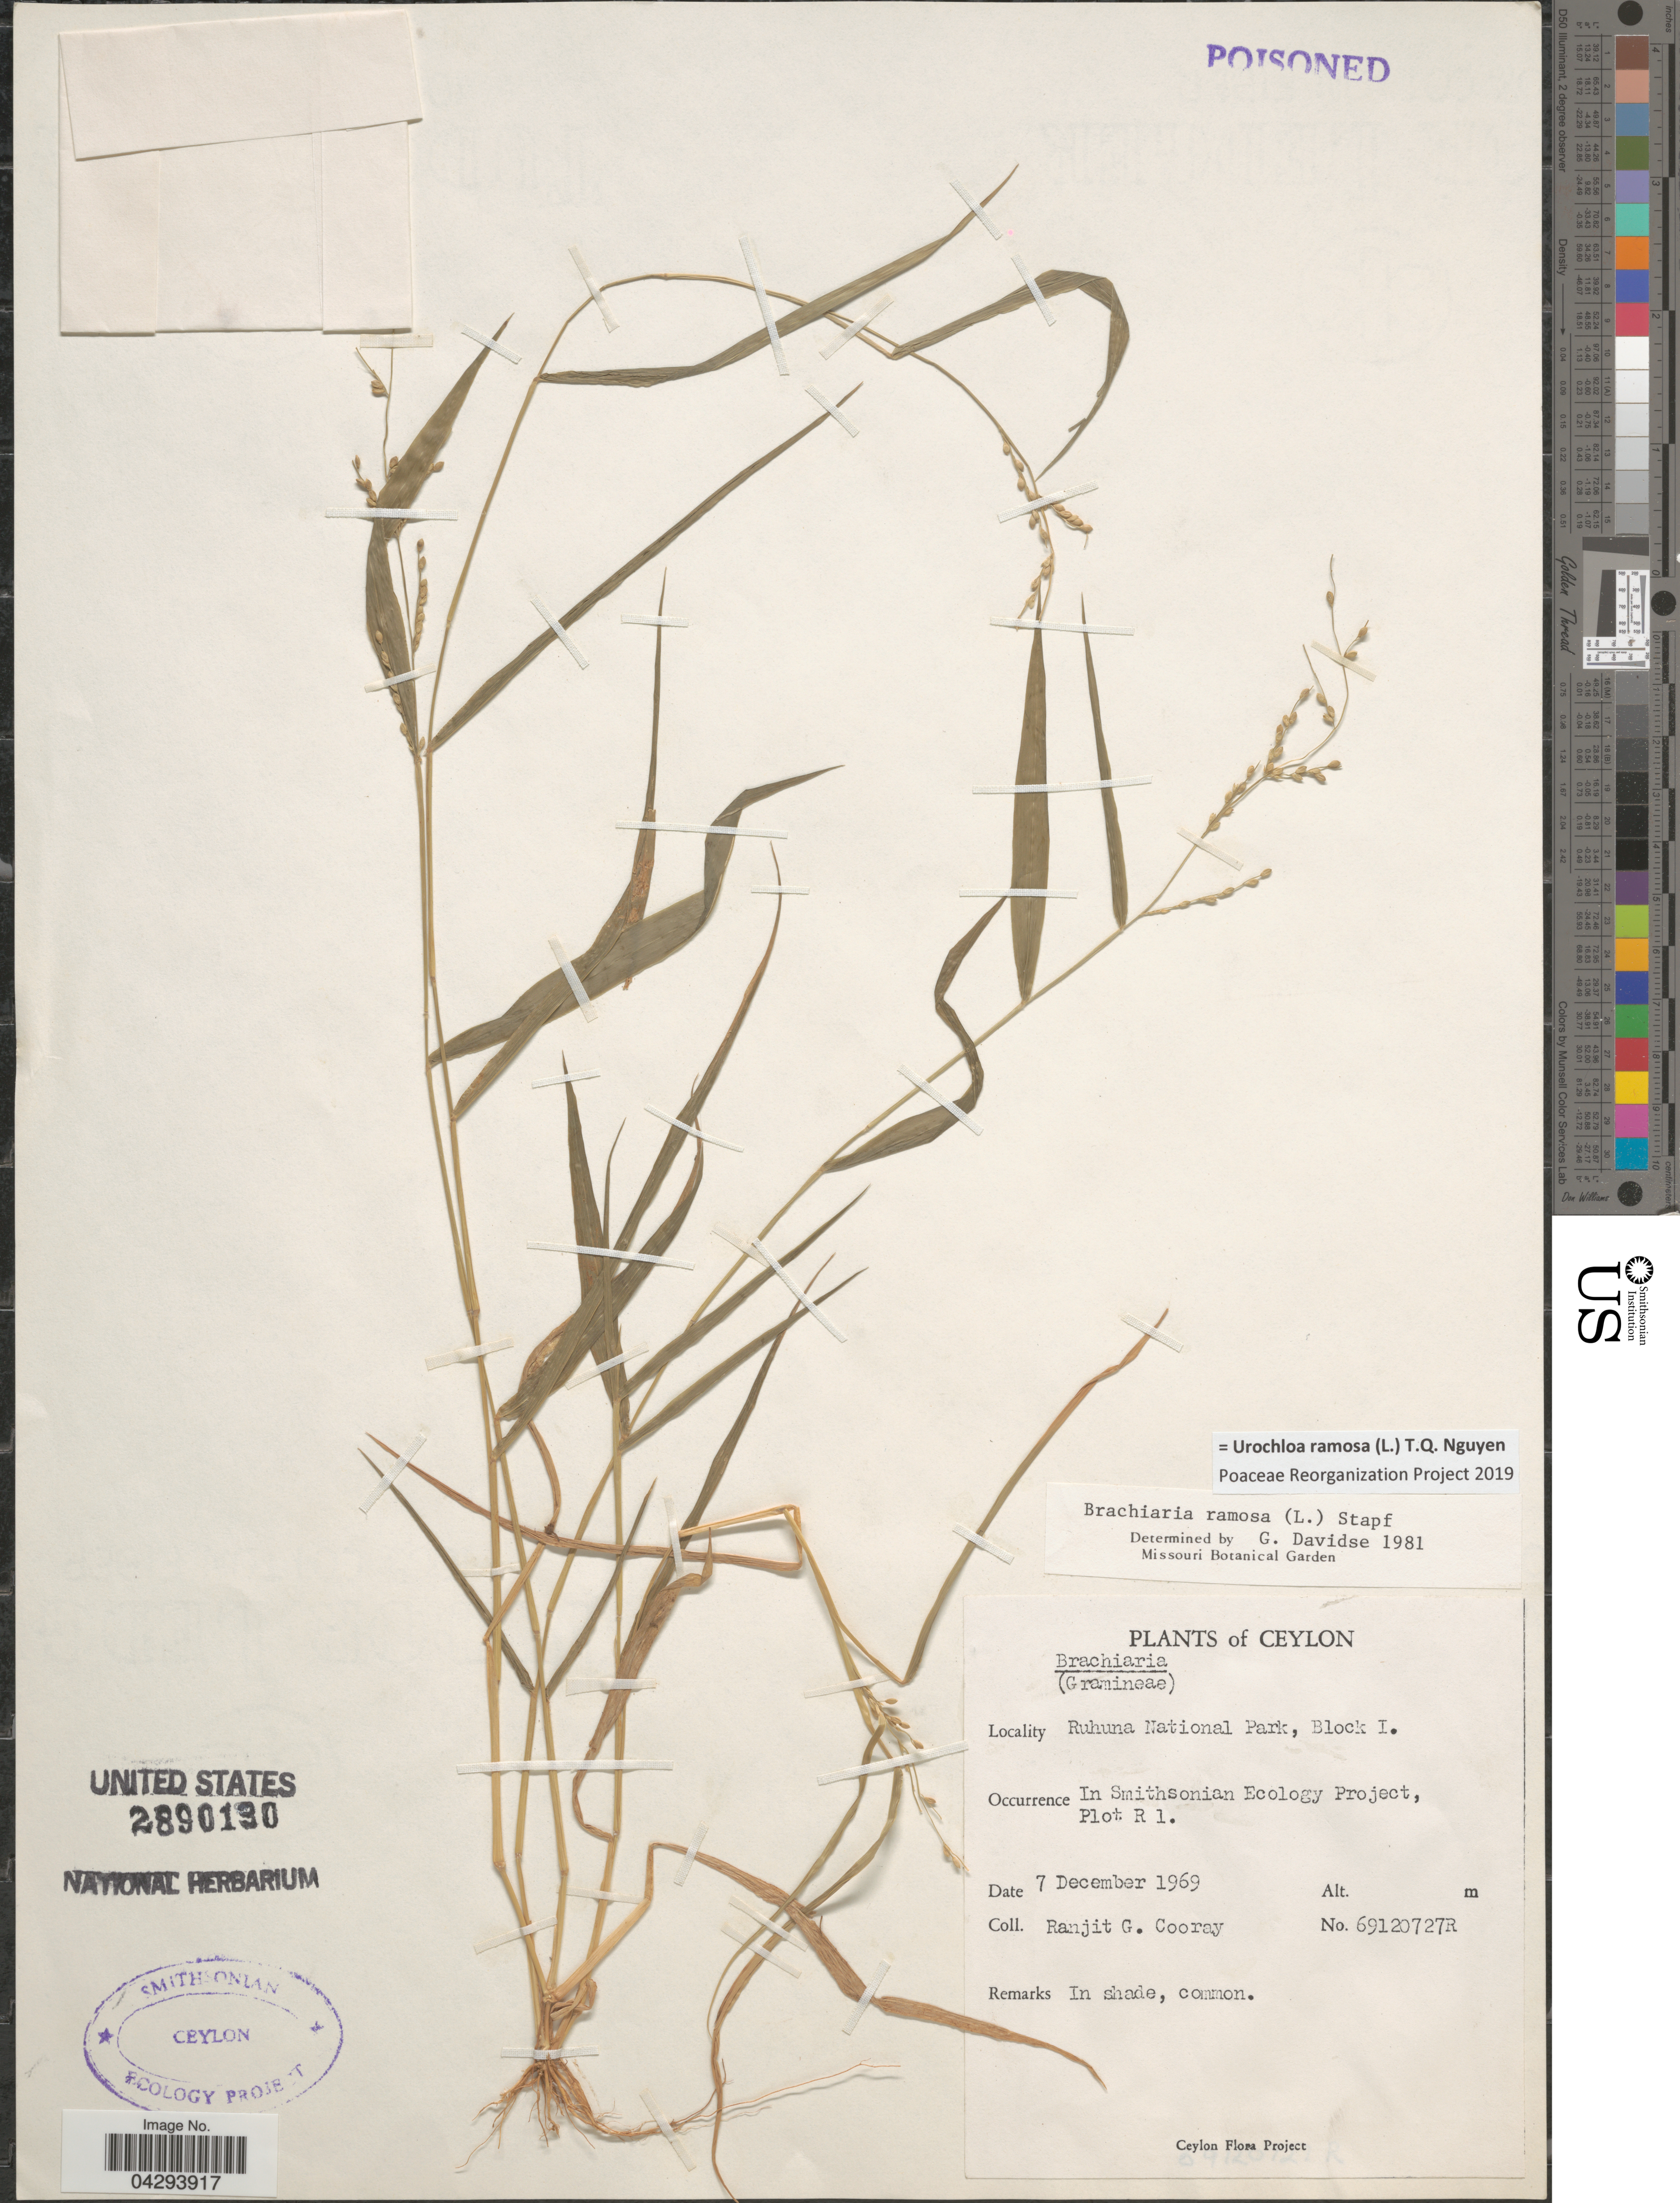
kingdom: Plantae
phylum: Tracheophyta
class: Liliopsida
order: Poales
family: Poaceae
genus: Urochloa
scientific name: Urochloa ramosa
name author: T.Q. Nguyen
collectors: R. Cooray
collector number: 69120727R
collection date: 1969-12-07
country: Sri Lanka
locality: Ceylon. Ruhuna National Park, Block I. In Smithsonian Ecology Project, Plot R1.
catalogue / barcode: US 2890130